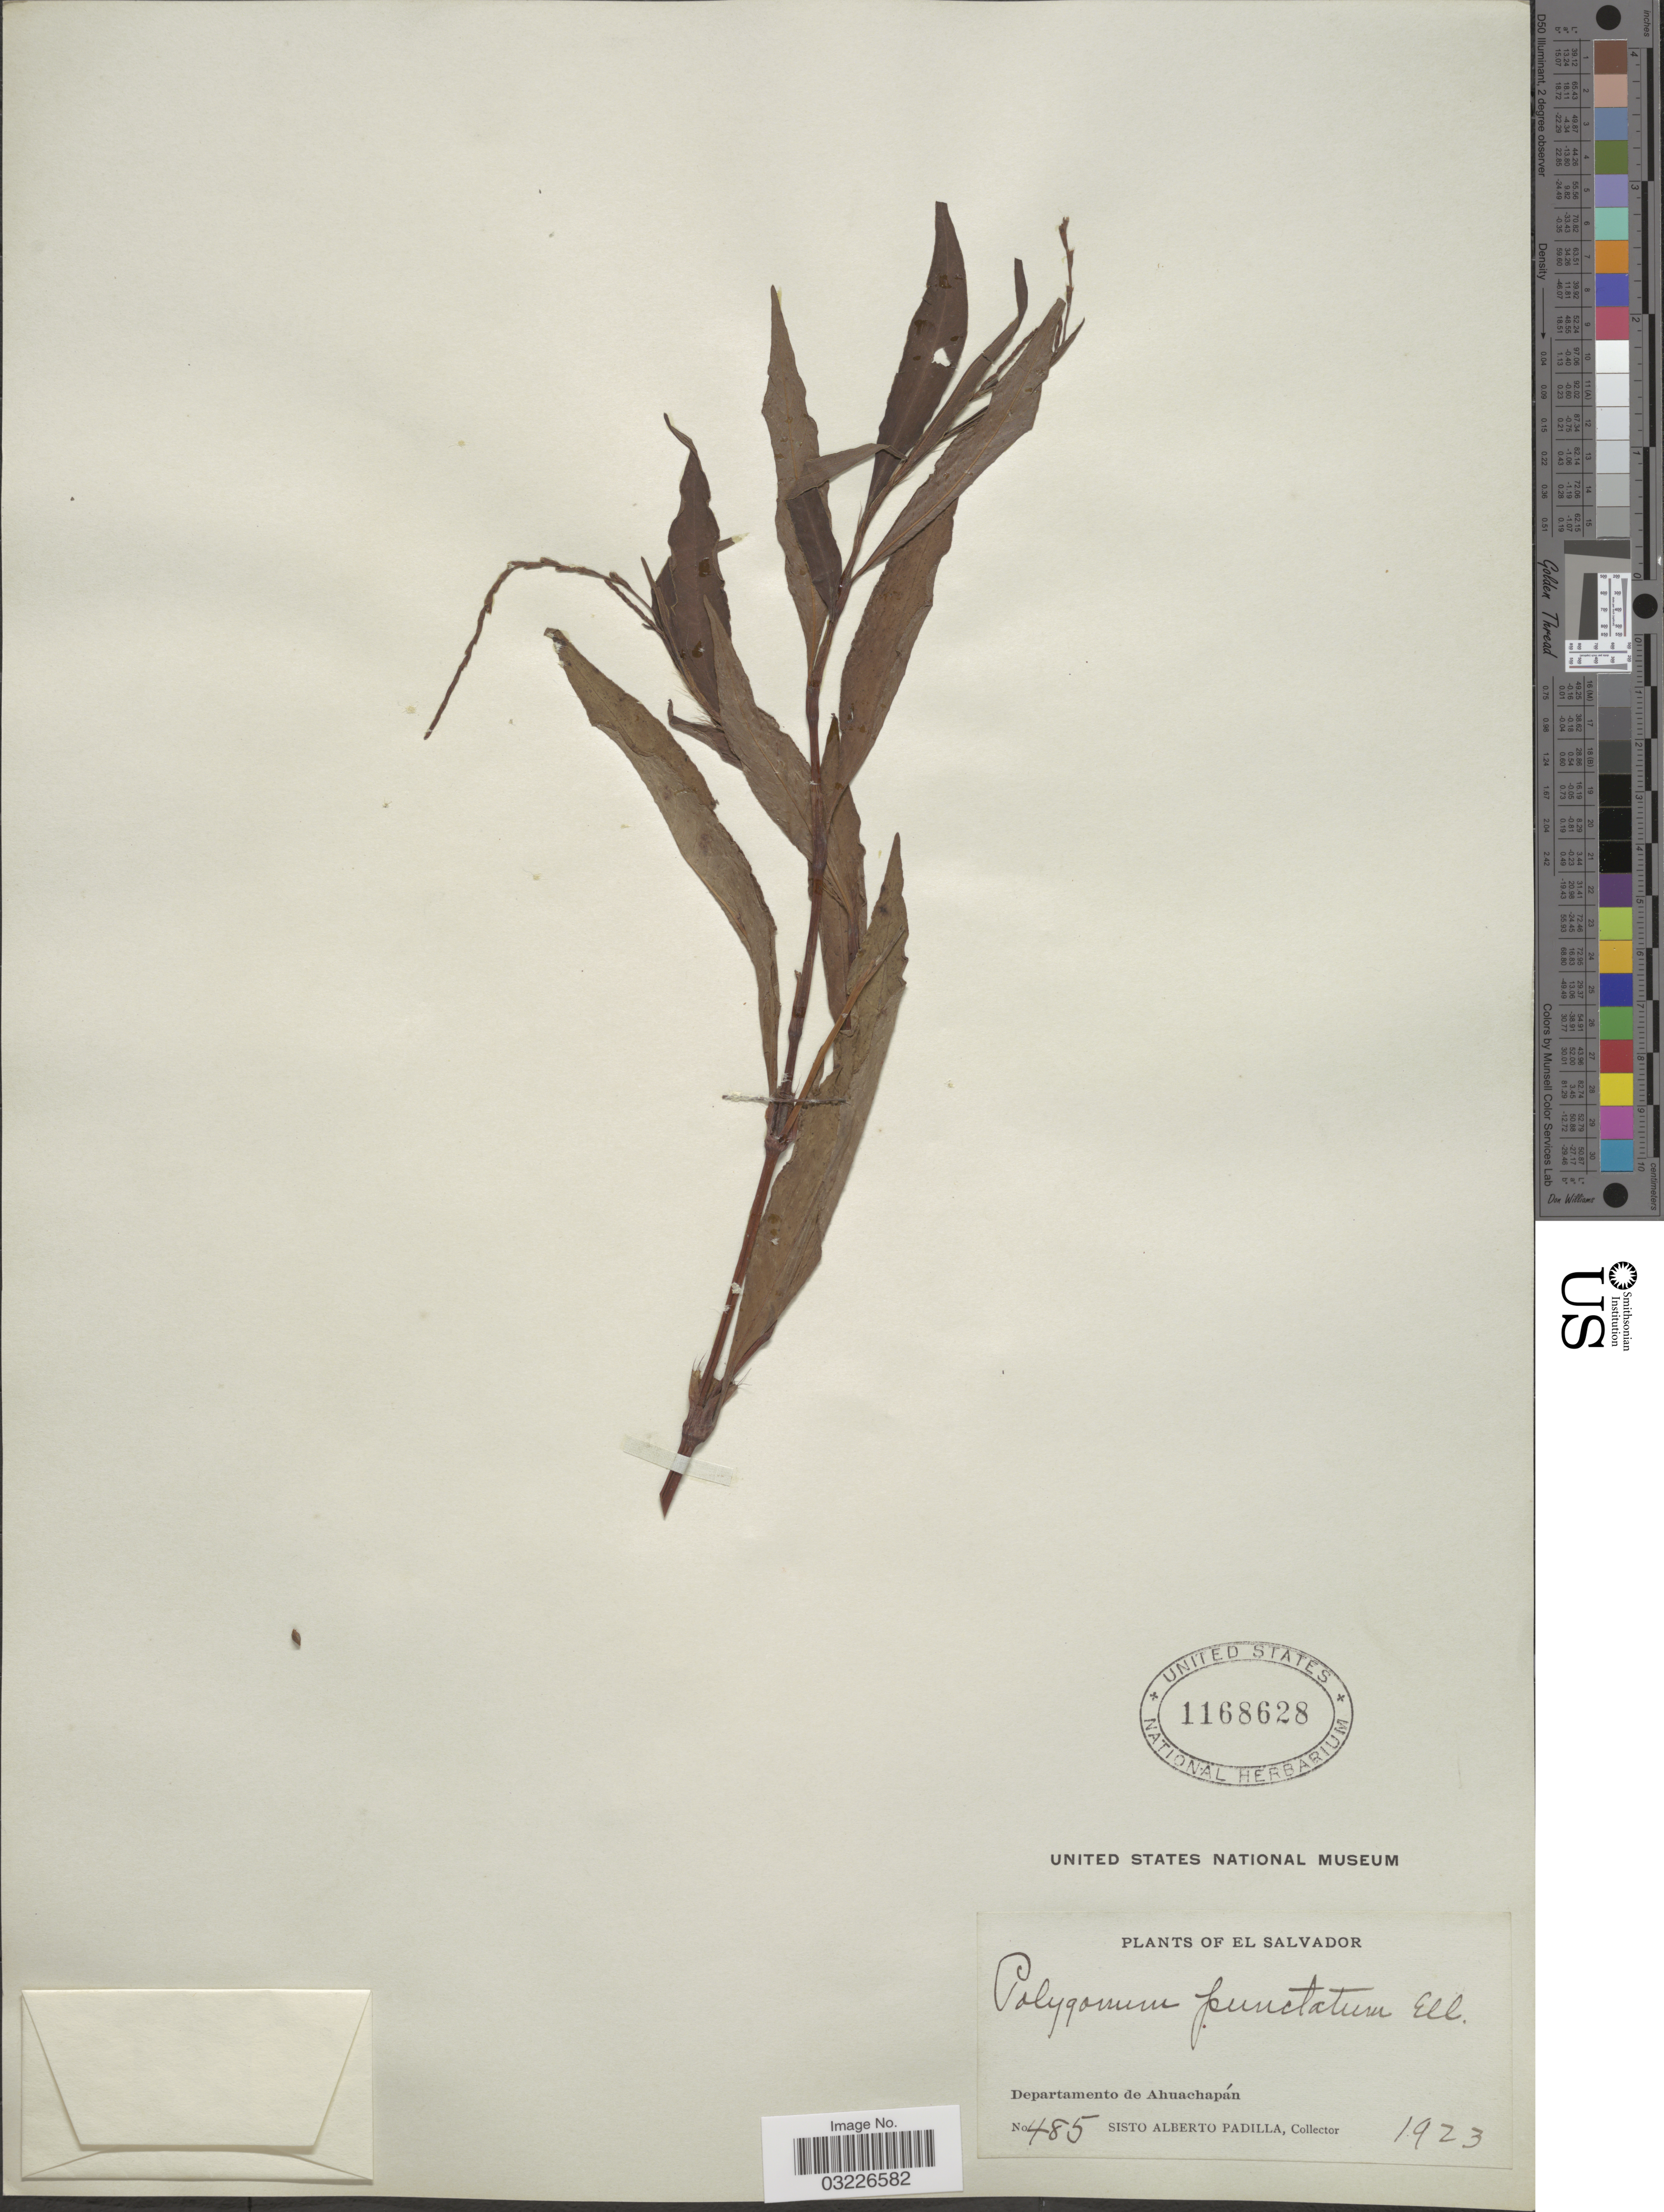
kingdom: Plantae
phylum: Tracheophyta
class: Magnoliopsida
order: Caryophyllales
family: Polygonaceae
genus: Persicaria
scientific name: Persicaria punctata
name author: (Elliott) Small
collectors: S. A. Padilla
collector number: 485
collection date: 1923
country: El Salvador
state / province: Ahuachapan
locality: Departamento de Ahuachapán.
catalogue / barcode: US 1168628